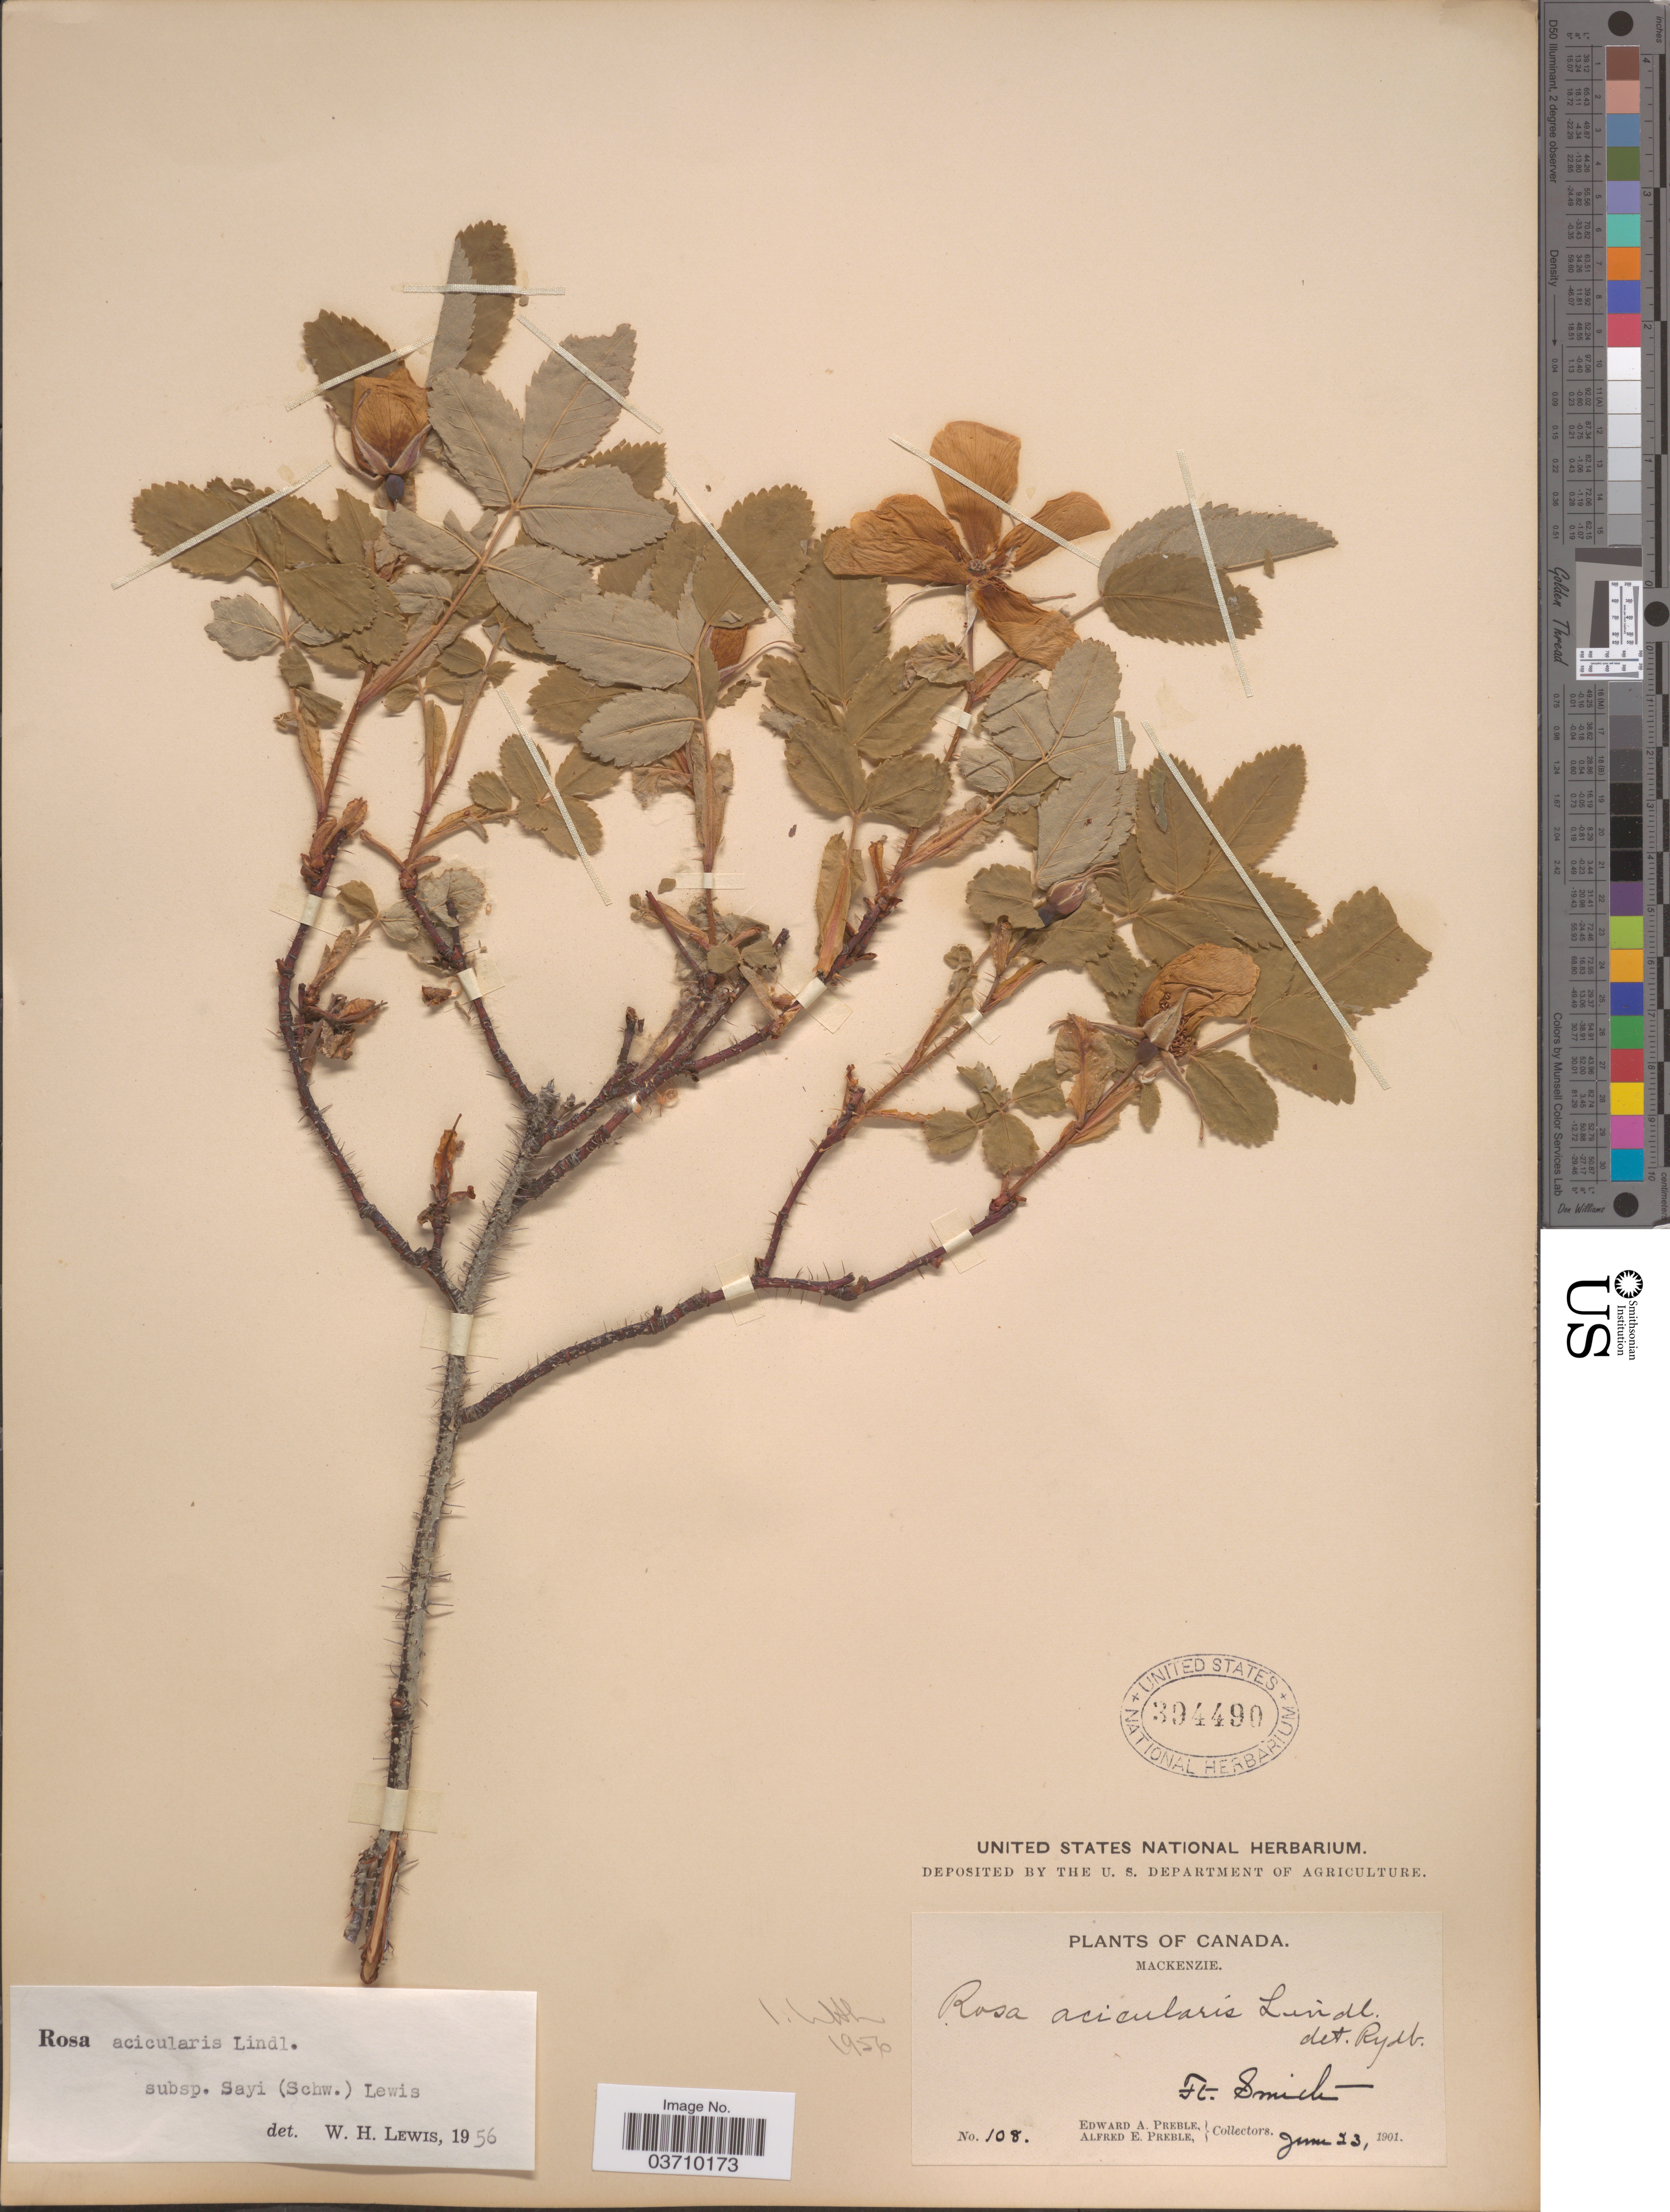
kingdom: Plantae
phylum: Tracheophyta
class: Magnoliopsida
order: Rosales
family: Rosaceae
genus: Rosa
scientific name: Rosa acicularis var. sayi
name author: (Schwein.) Rehder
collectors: E. Preble & A. Preble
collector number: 108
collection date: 1901-06-23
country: Canada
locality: Mackenzie. Ft. Smith.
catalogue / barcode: US 394490